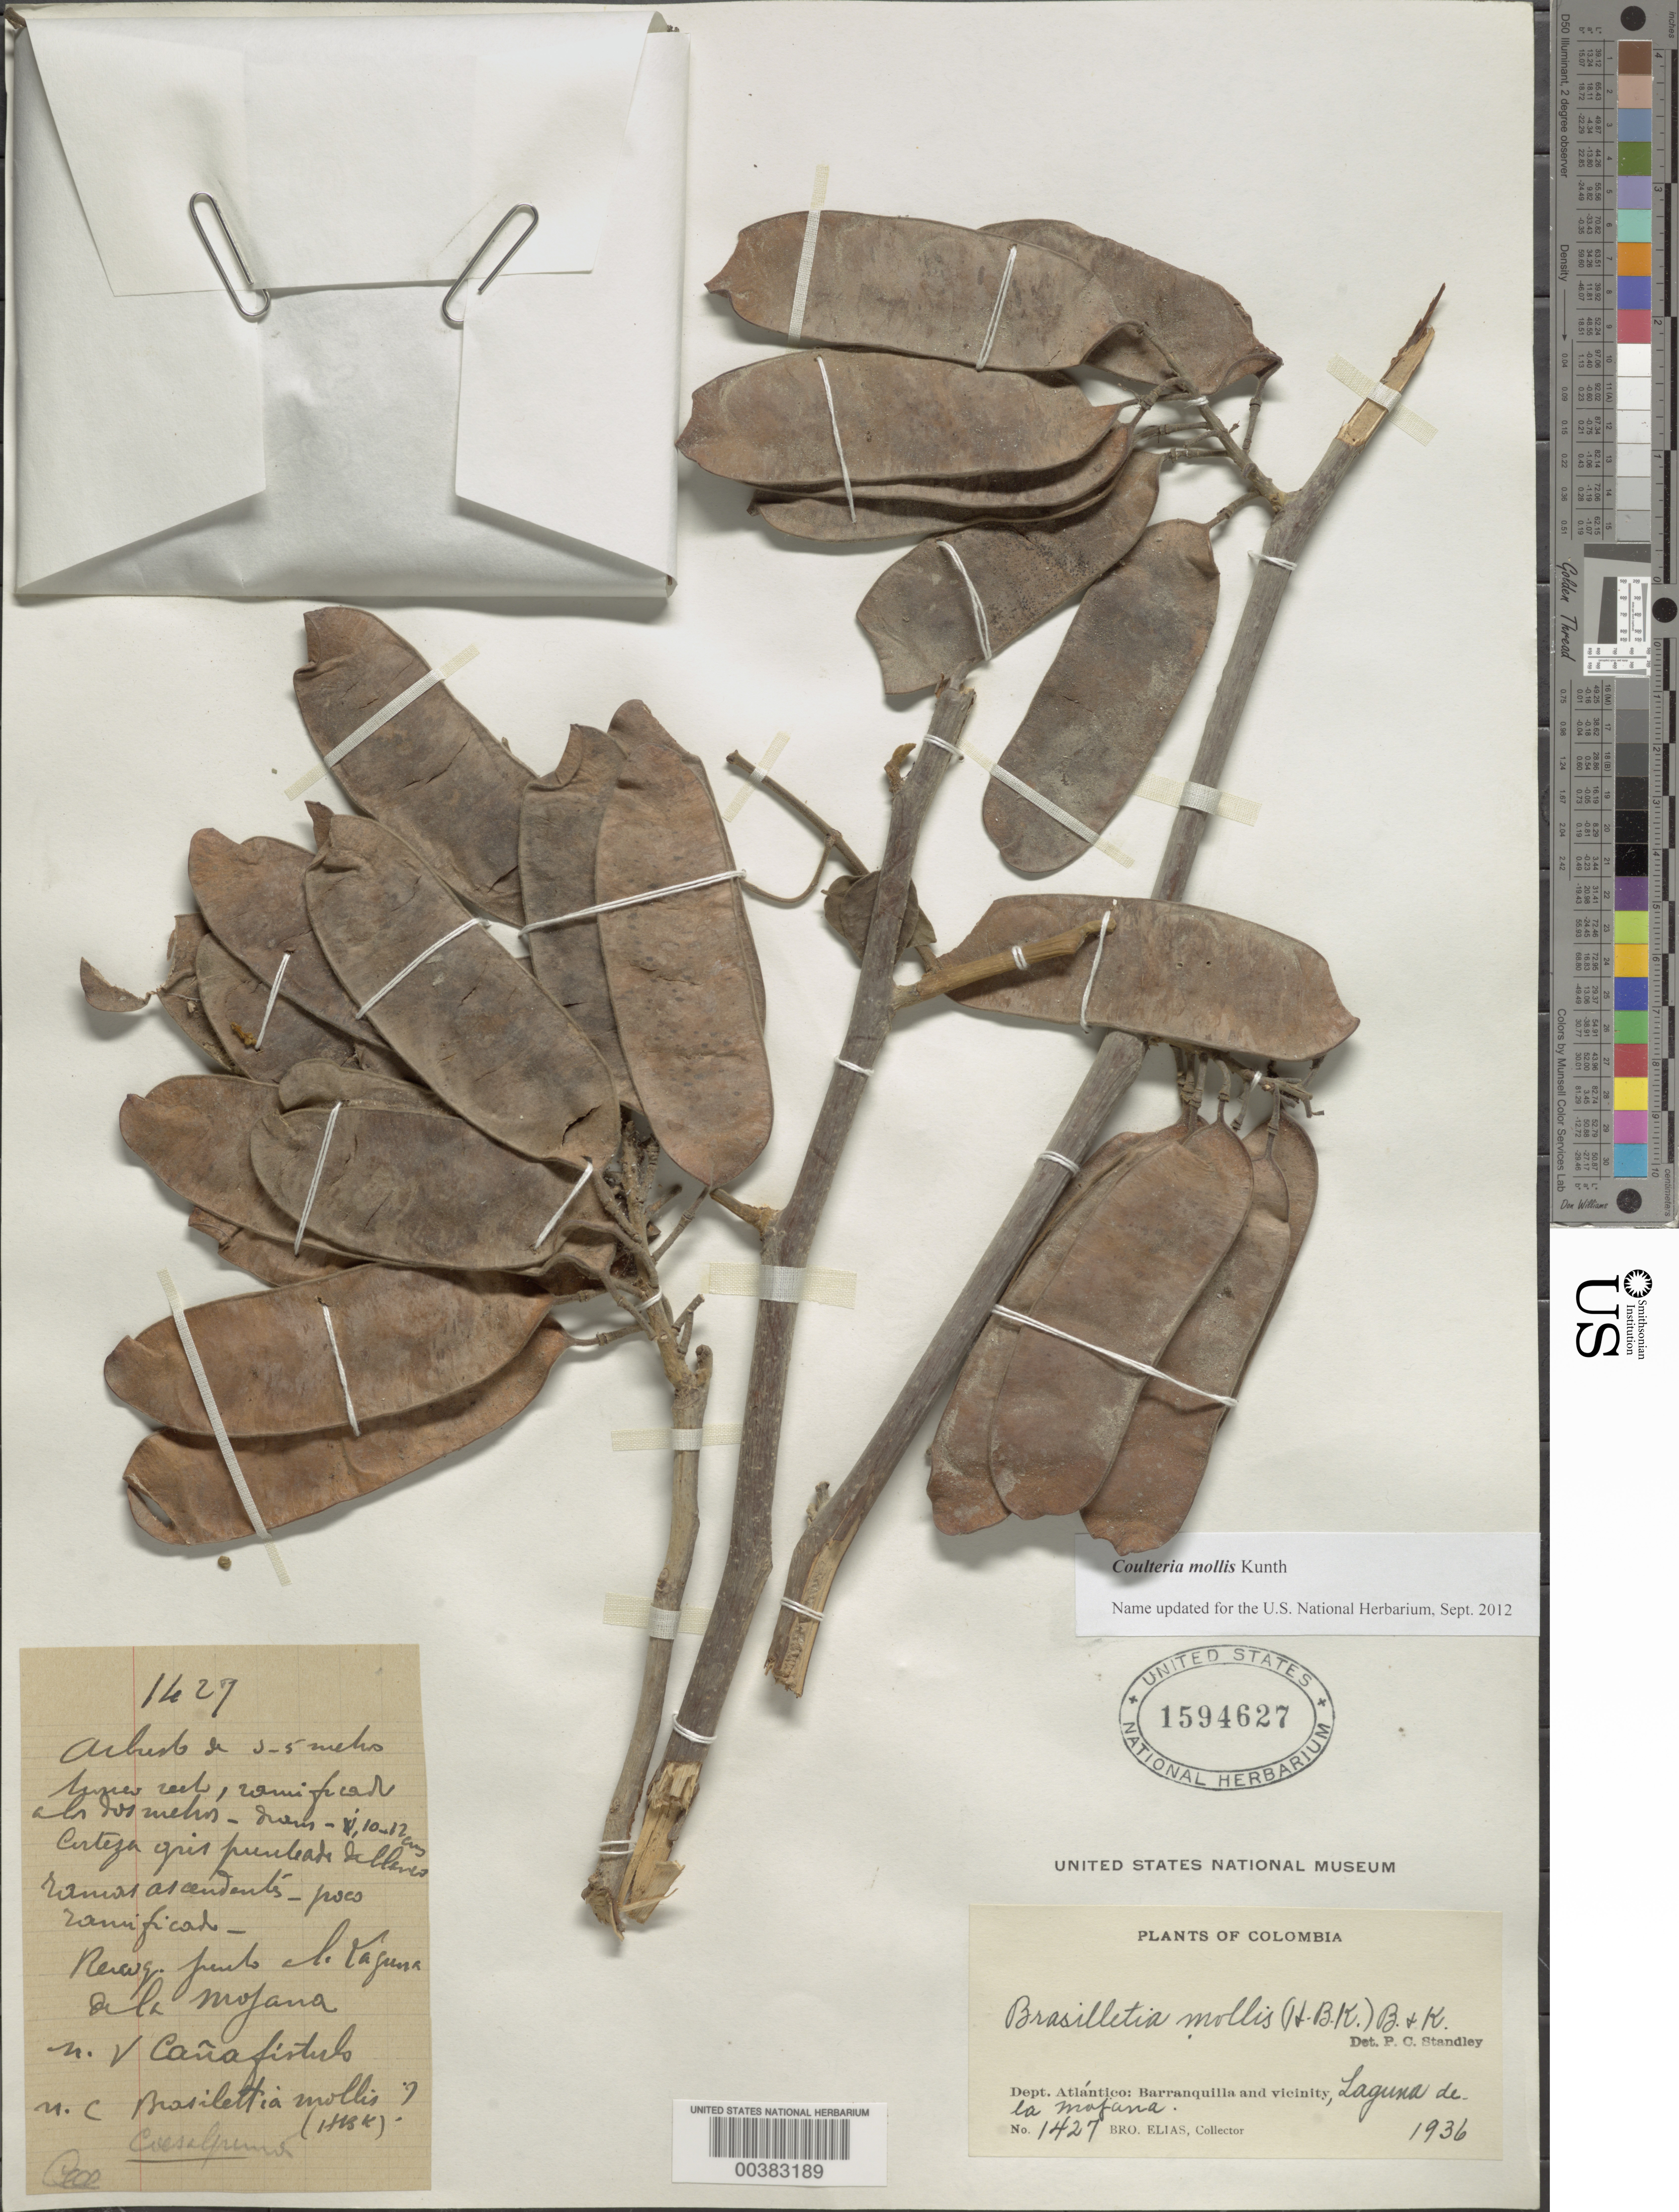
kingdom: Plantae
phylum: Tracheophyta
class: Magnoliopsida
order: Fabales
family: Fabaceae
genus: Coulteria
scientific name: Coulteria mollis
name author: Kunth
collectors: Bro. Elias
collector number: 1427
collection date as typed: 1936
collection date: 1936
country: Colombia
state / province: Atlántico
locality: Laguna de la Mojana; Barranquilla and vicinity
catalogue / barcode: US 1594627